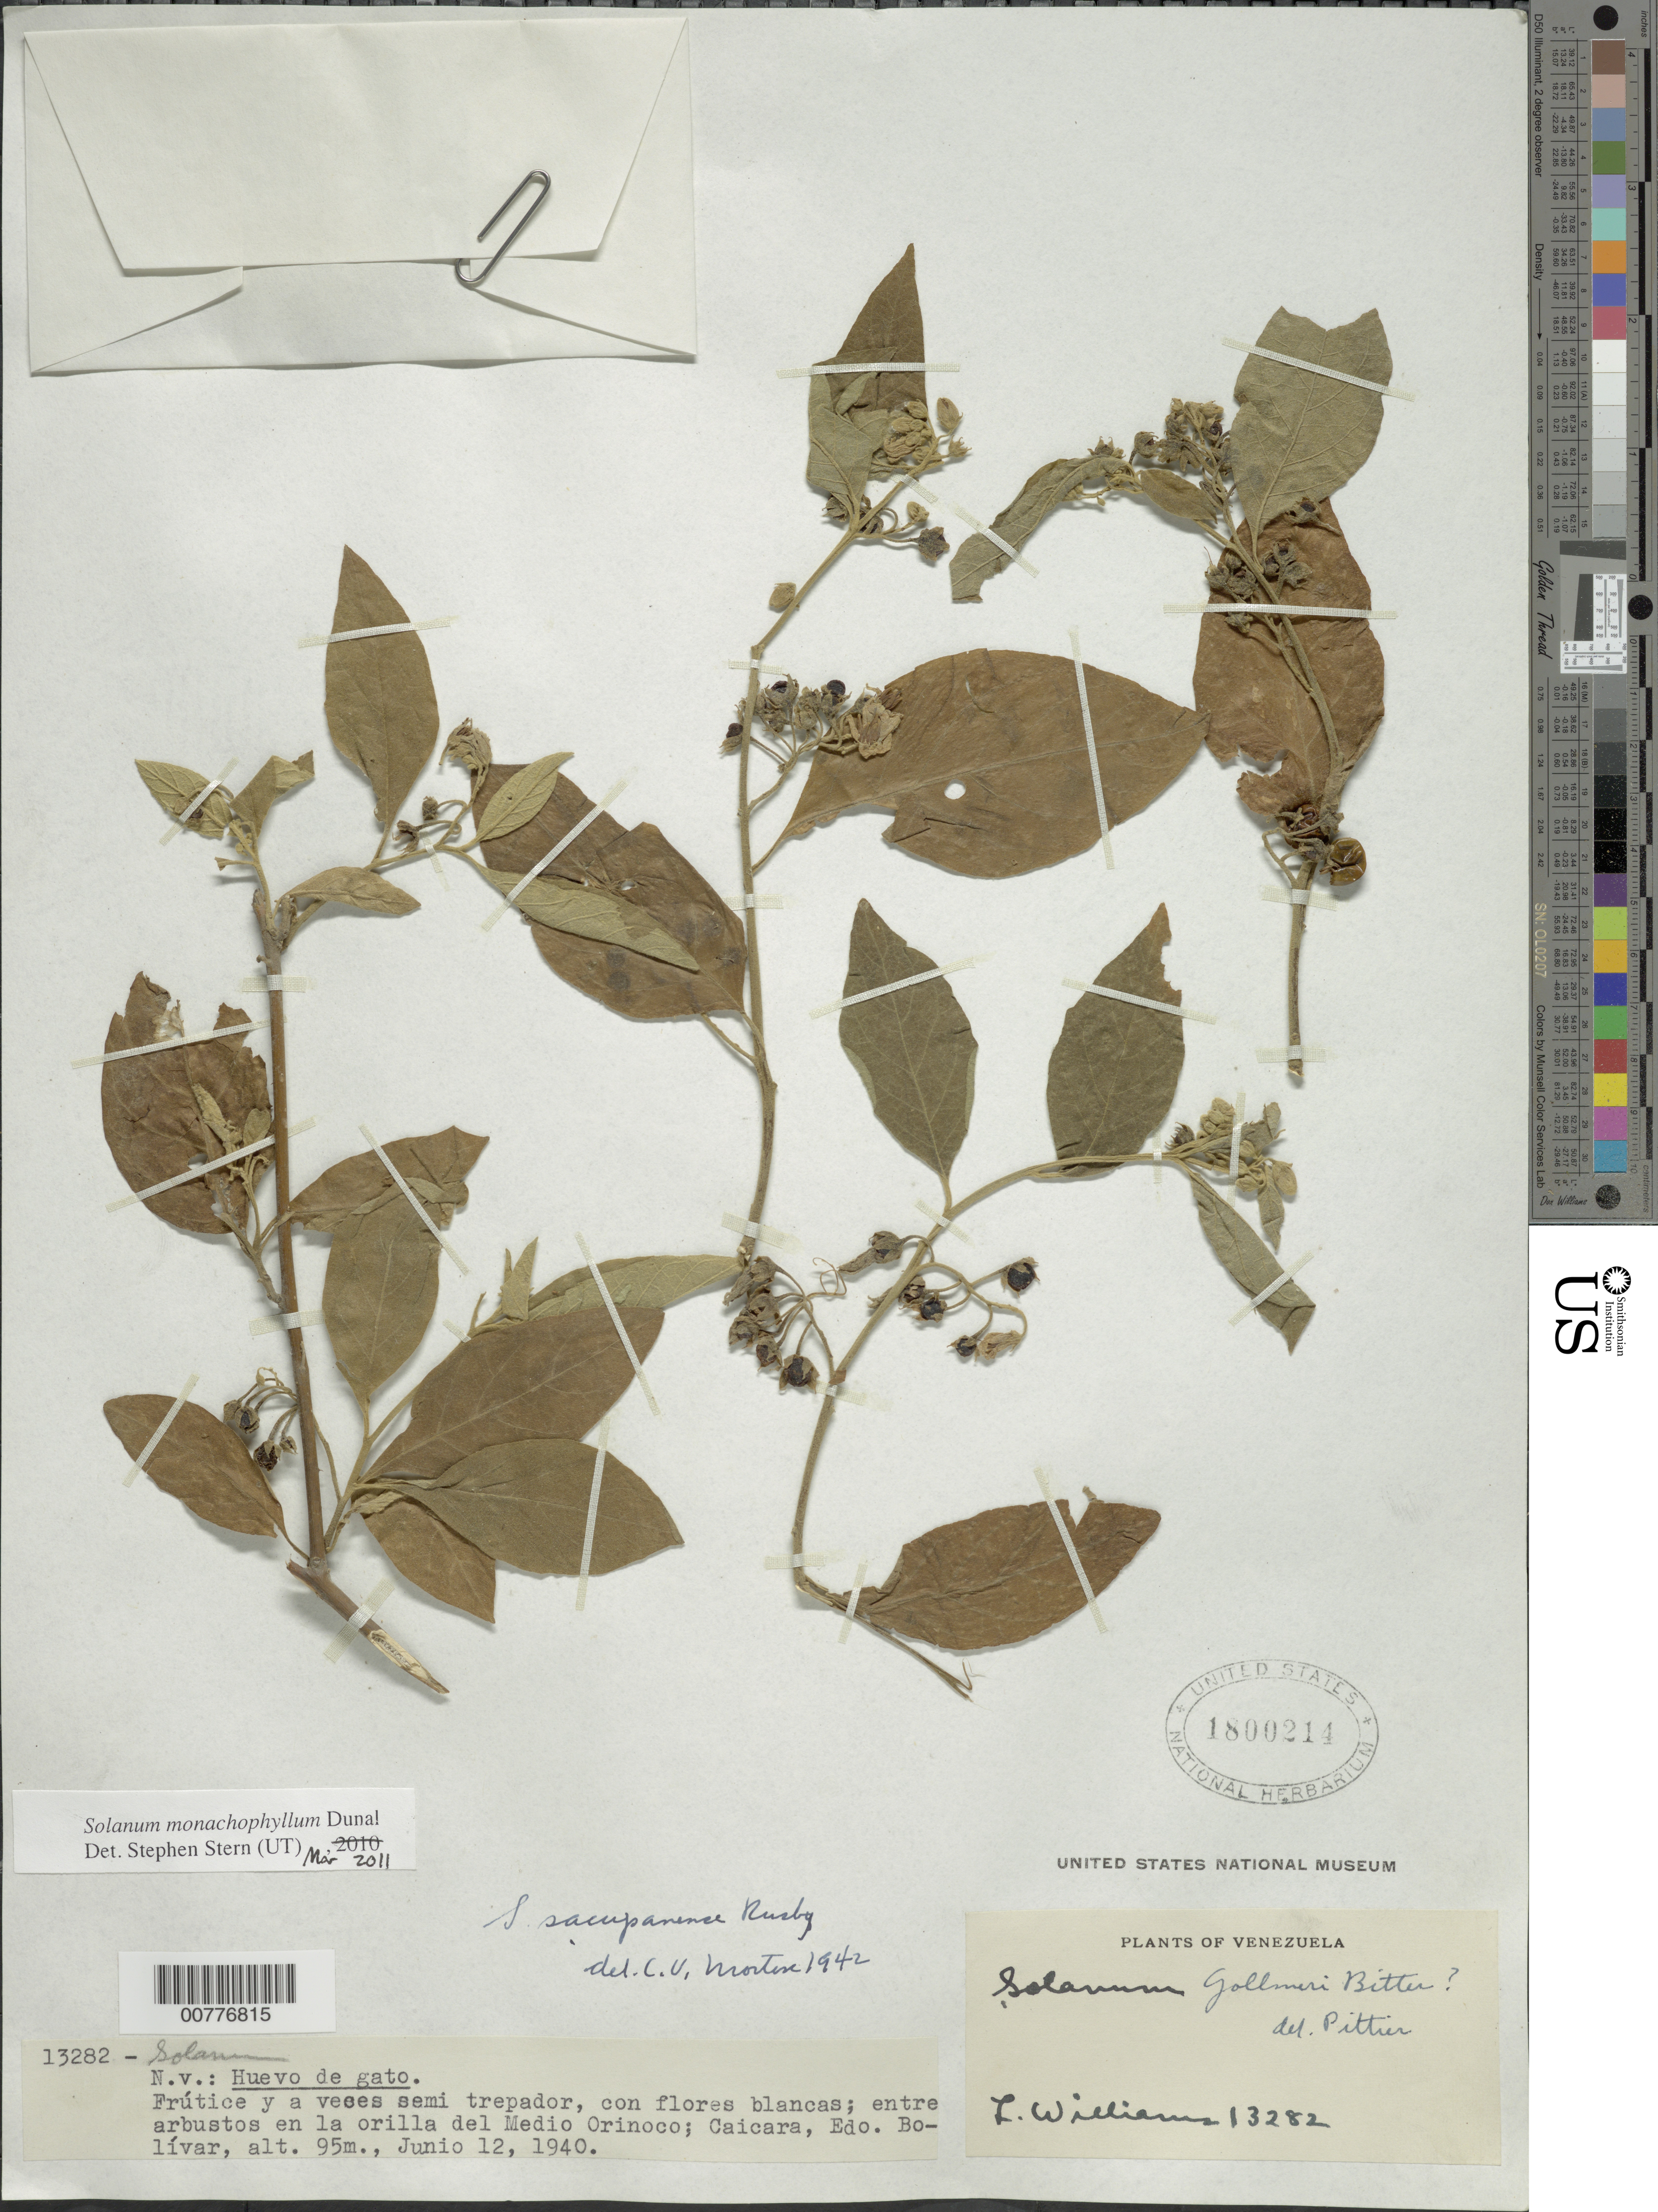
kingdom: Plantae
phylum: Tracheophyta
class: Magnoliopsida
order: Solanales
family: Solanaceae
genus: Solanum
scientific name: Solanum sacupanense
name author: Rusby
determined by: Morton, C. V.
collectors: L. Williams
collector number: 13282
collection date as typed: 6 Jun 1940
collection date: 1940-06-06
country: Venezuela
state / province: Bolívar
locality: Caicara, Medio Orinoco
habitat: On shrubs along river.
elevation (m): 95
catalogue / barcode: US 1800214